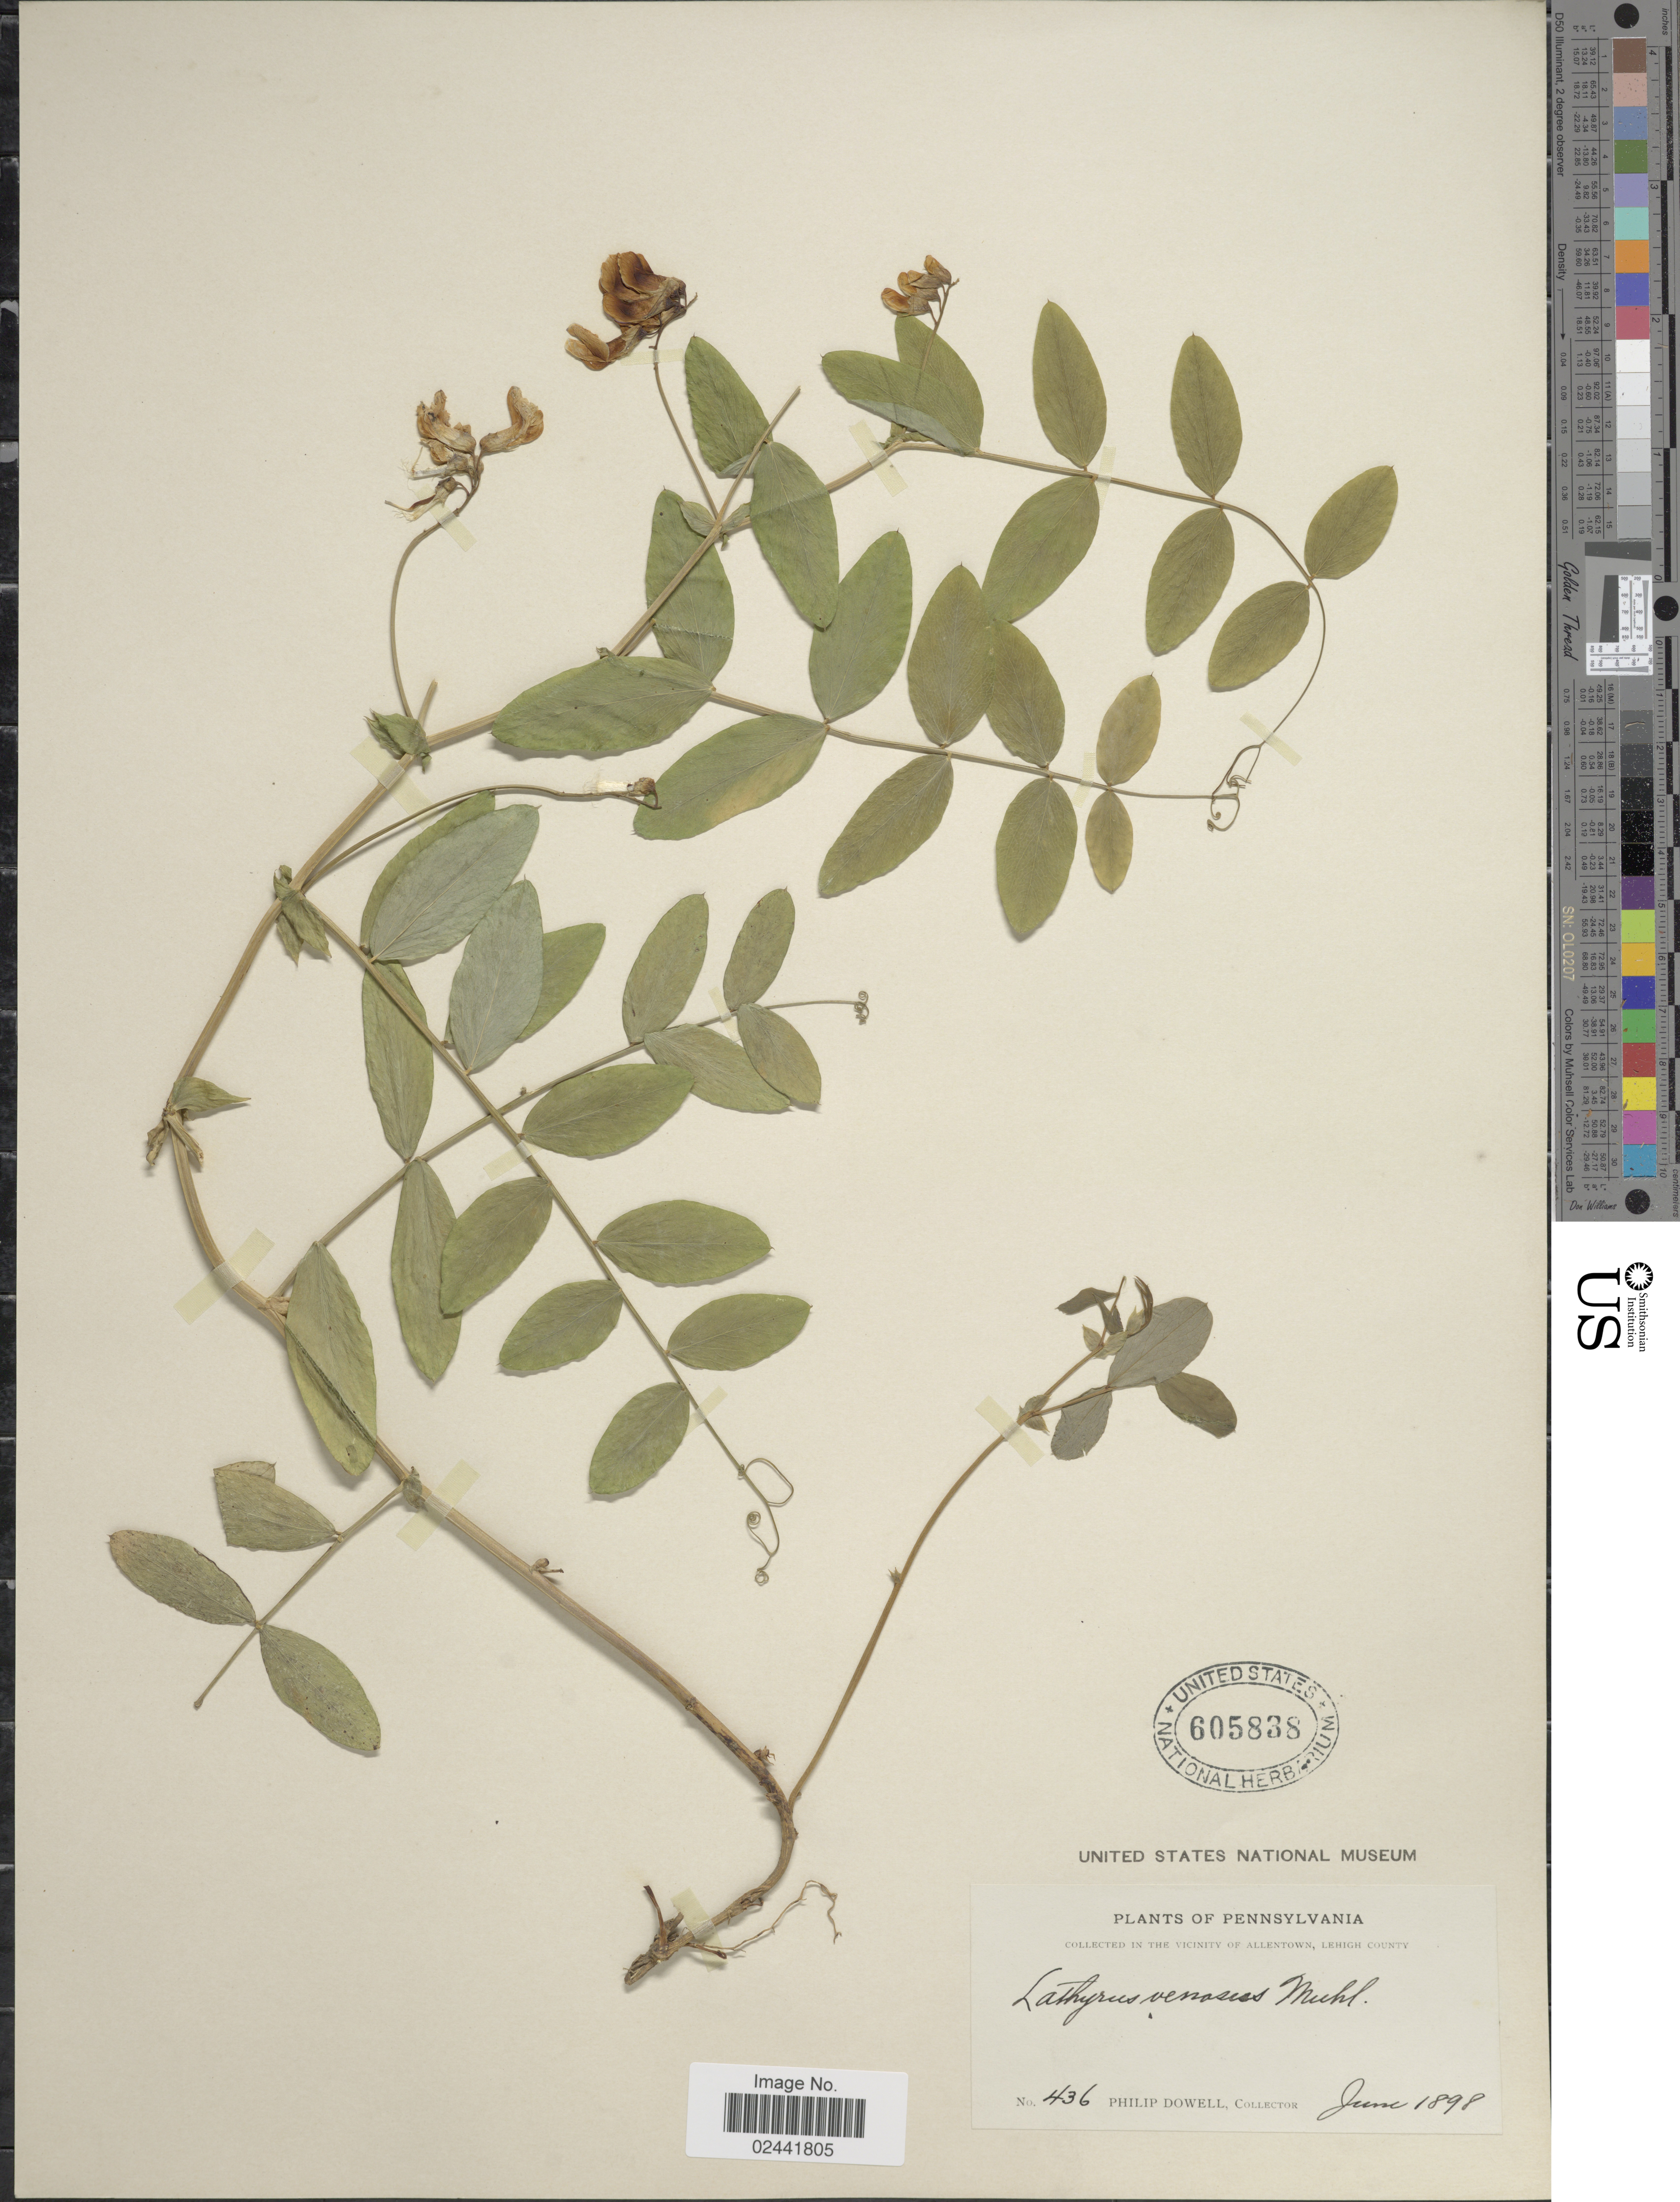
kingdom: Plantae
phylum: Tracheophyta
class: Magnoliopsida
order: Fabales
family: Fabaceae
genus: Lathyrus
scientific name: Lathyrus venosus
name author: Muhl. ex Willd.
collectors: P. Dowell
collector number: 436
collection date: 1898-06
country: United States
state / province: Pennsylvania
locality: The vicinity of Allentown, Lehigh County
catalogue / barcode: US 605838